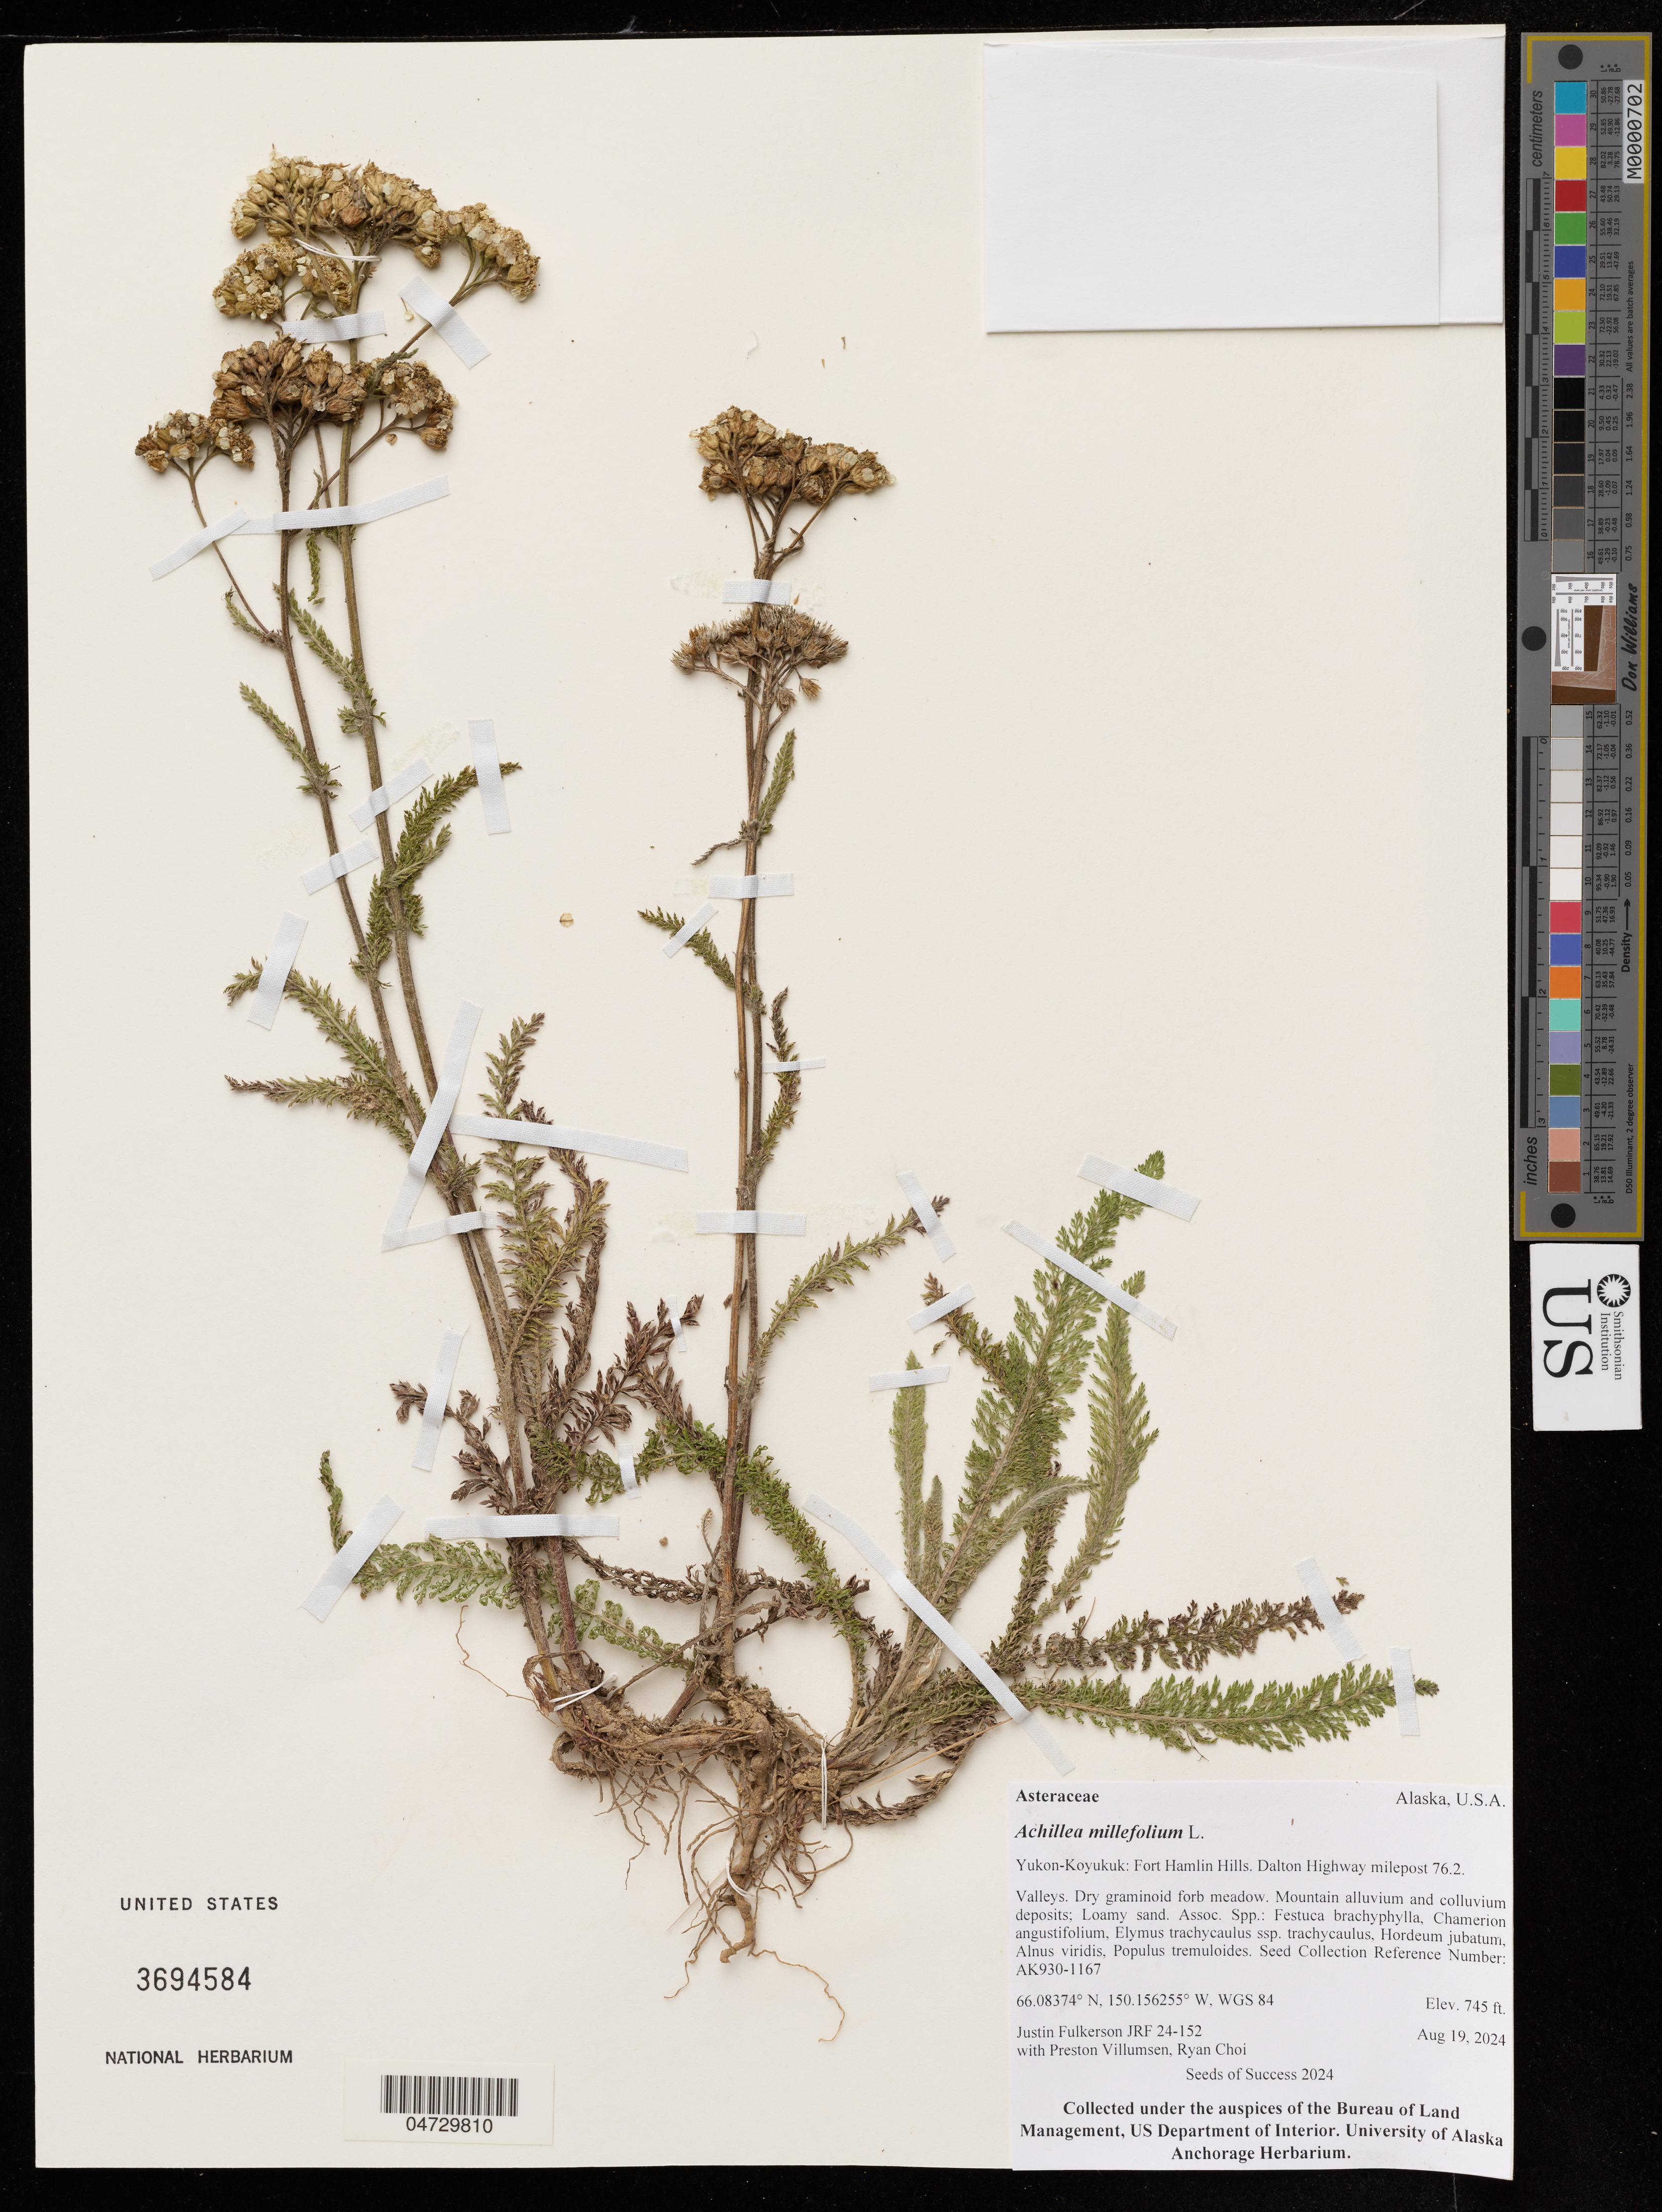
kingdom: Plantae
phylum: Tracheophyta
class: Magnoliopsida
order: Asterales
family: Asteraceae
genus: Achillea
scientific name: Achillea millefolium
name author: L.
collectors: J. Fulkerson, P. Villumsen & R. Choi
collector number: JRF24-152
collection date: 2024-08-19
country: United States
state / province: Alaska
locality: Yukon-Koyukuk: Fort Hamlin Hills. Dalton Highway milepost 76.2.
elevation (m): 227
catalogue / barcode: US 3694584